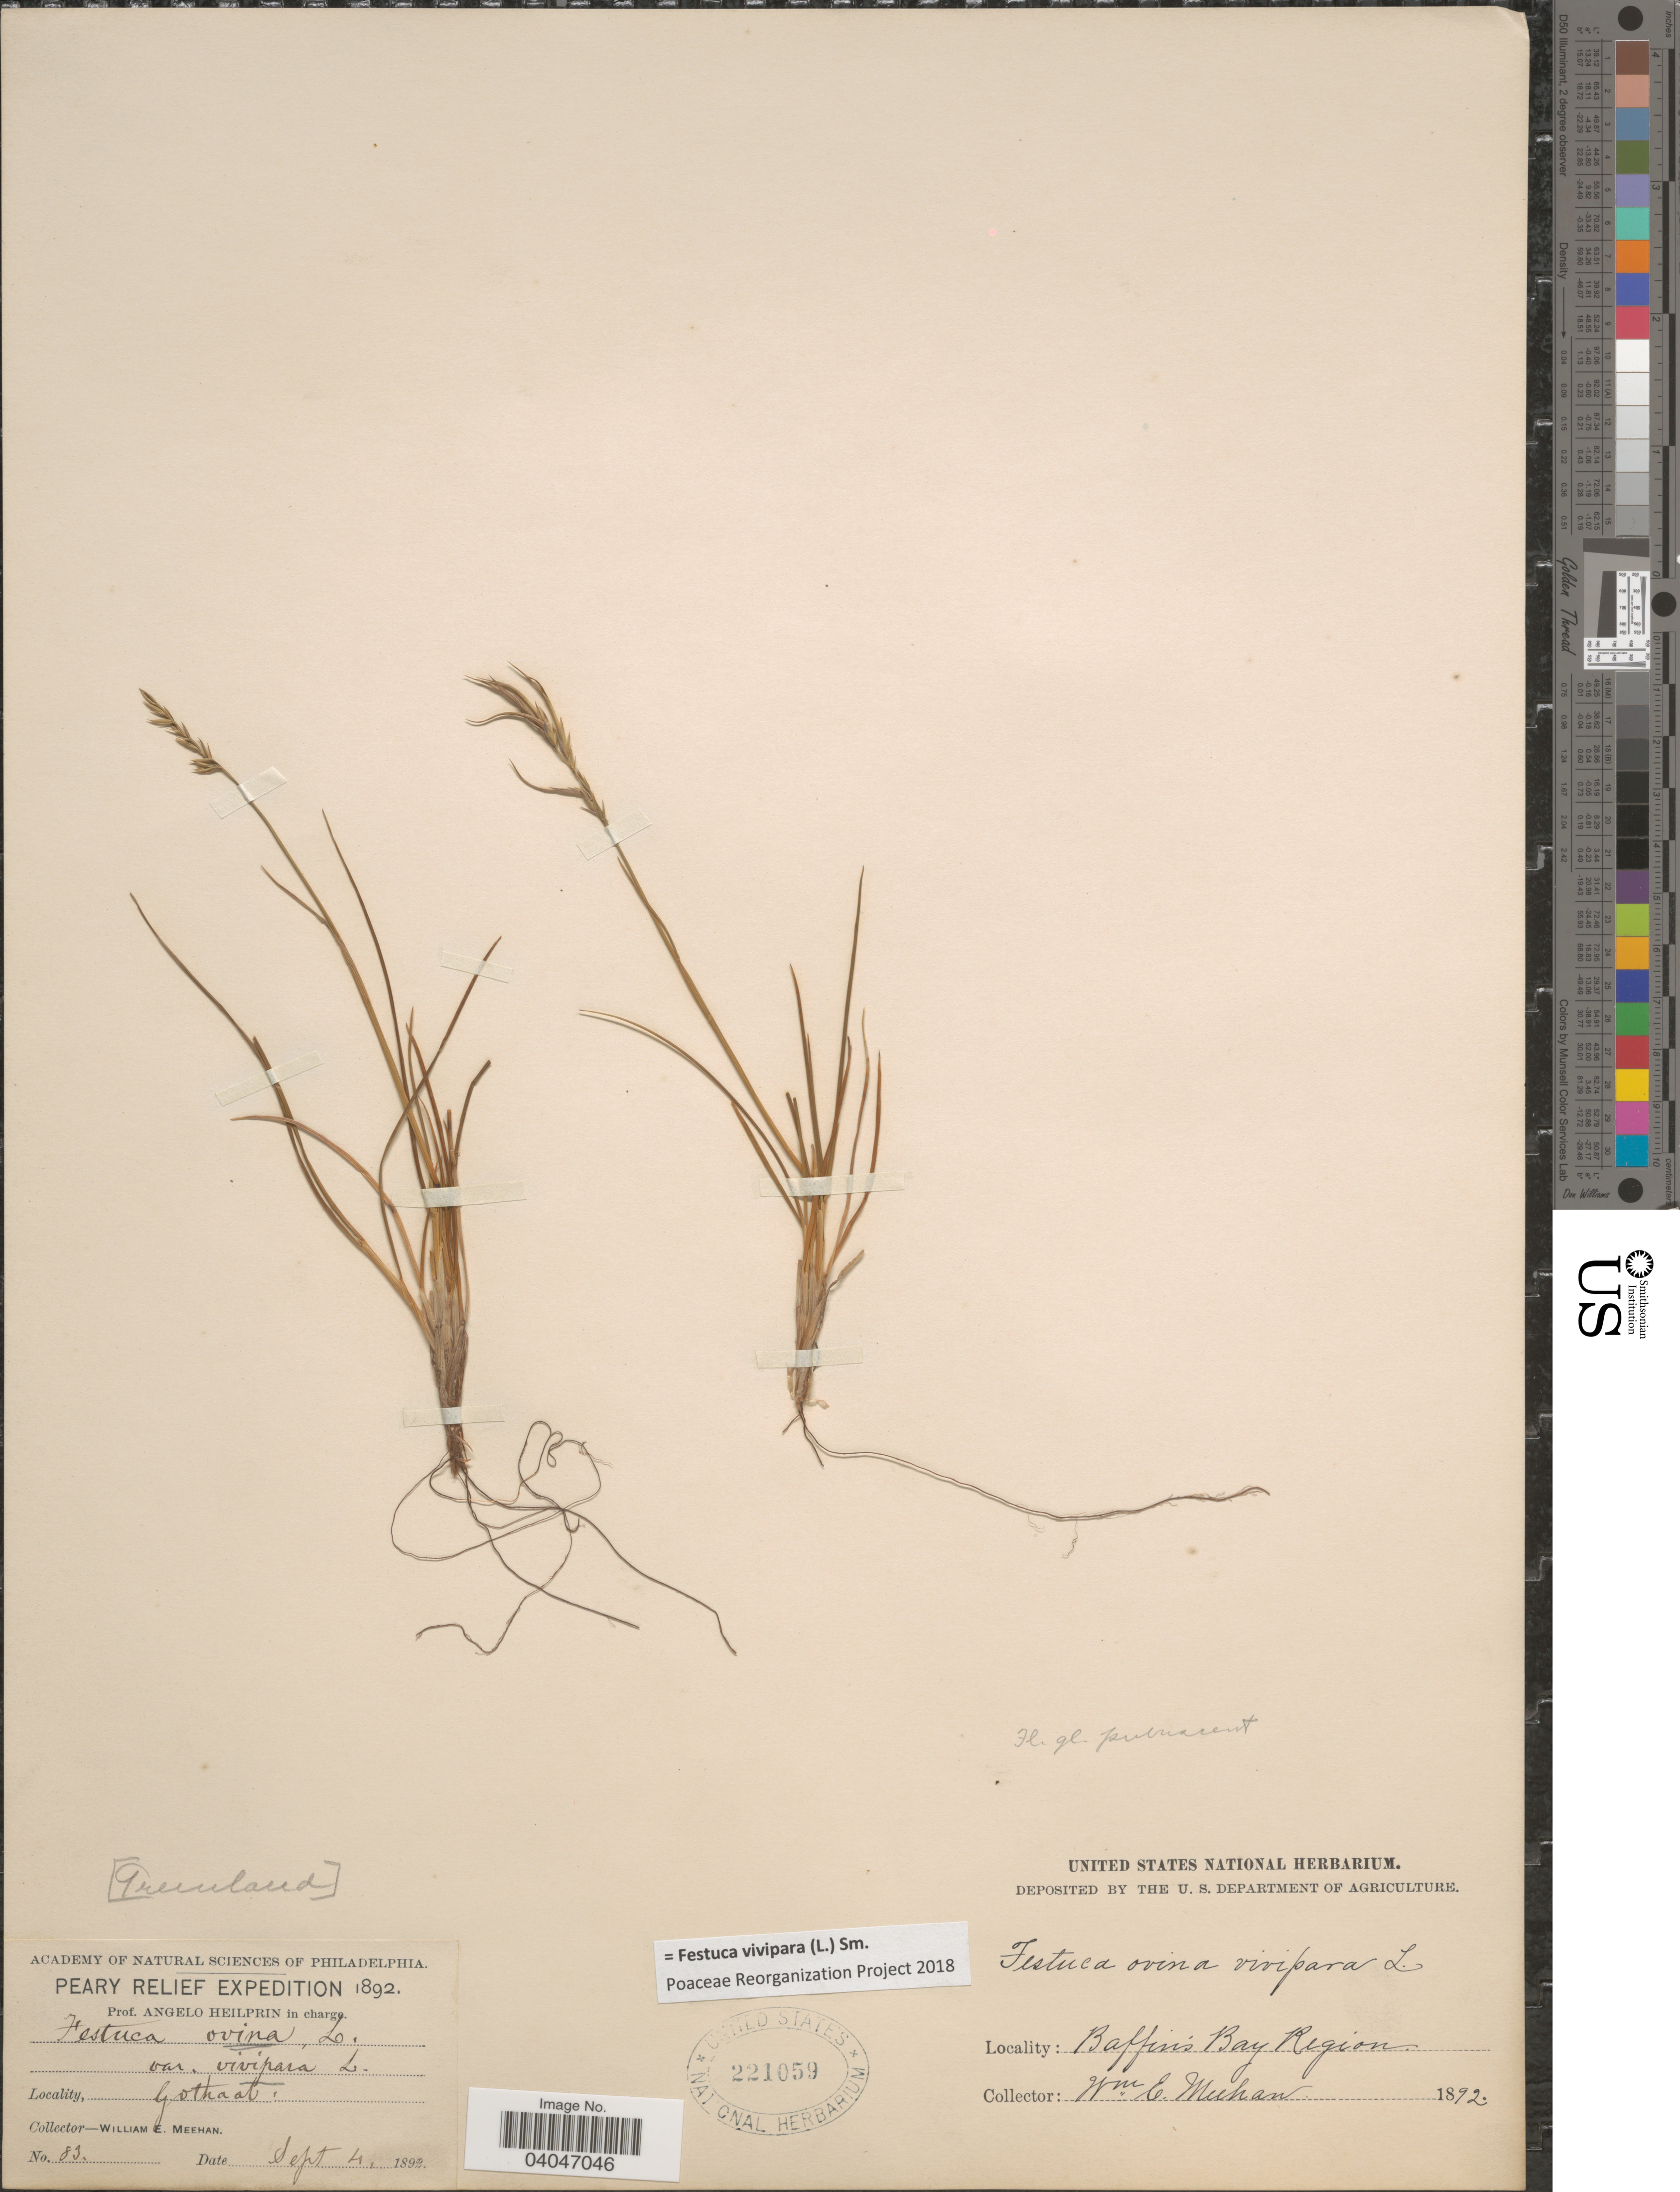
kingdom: Plantae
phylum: Tracheophyta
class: Liliopsida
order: Poales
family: Poaceae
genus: Festuca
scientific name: Festuca vivipara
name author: (L.) Sm.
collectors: W. Meehan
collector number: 83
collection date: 1892-09-04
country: Greenland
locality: Gothaab. Baffin's Bay Region.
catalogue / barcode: US 221059